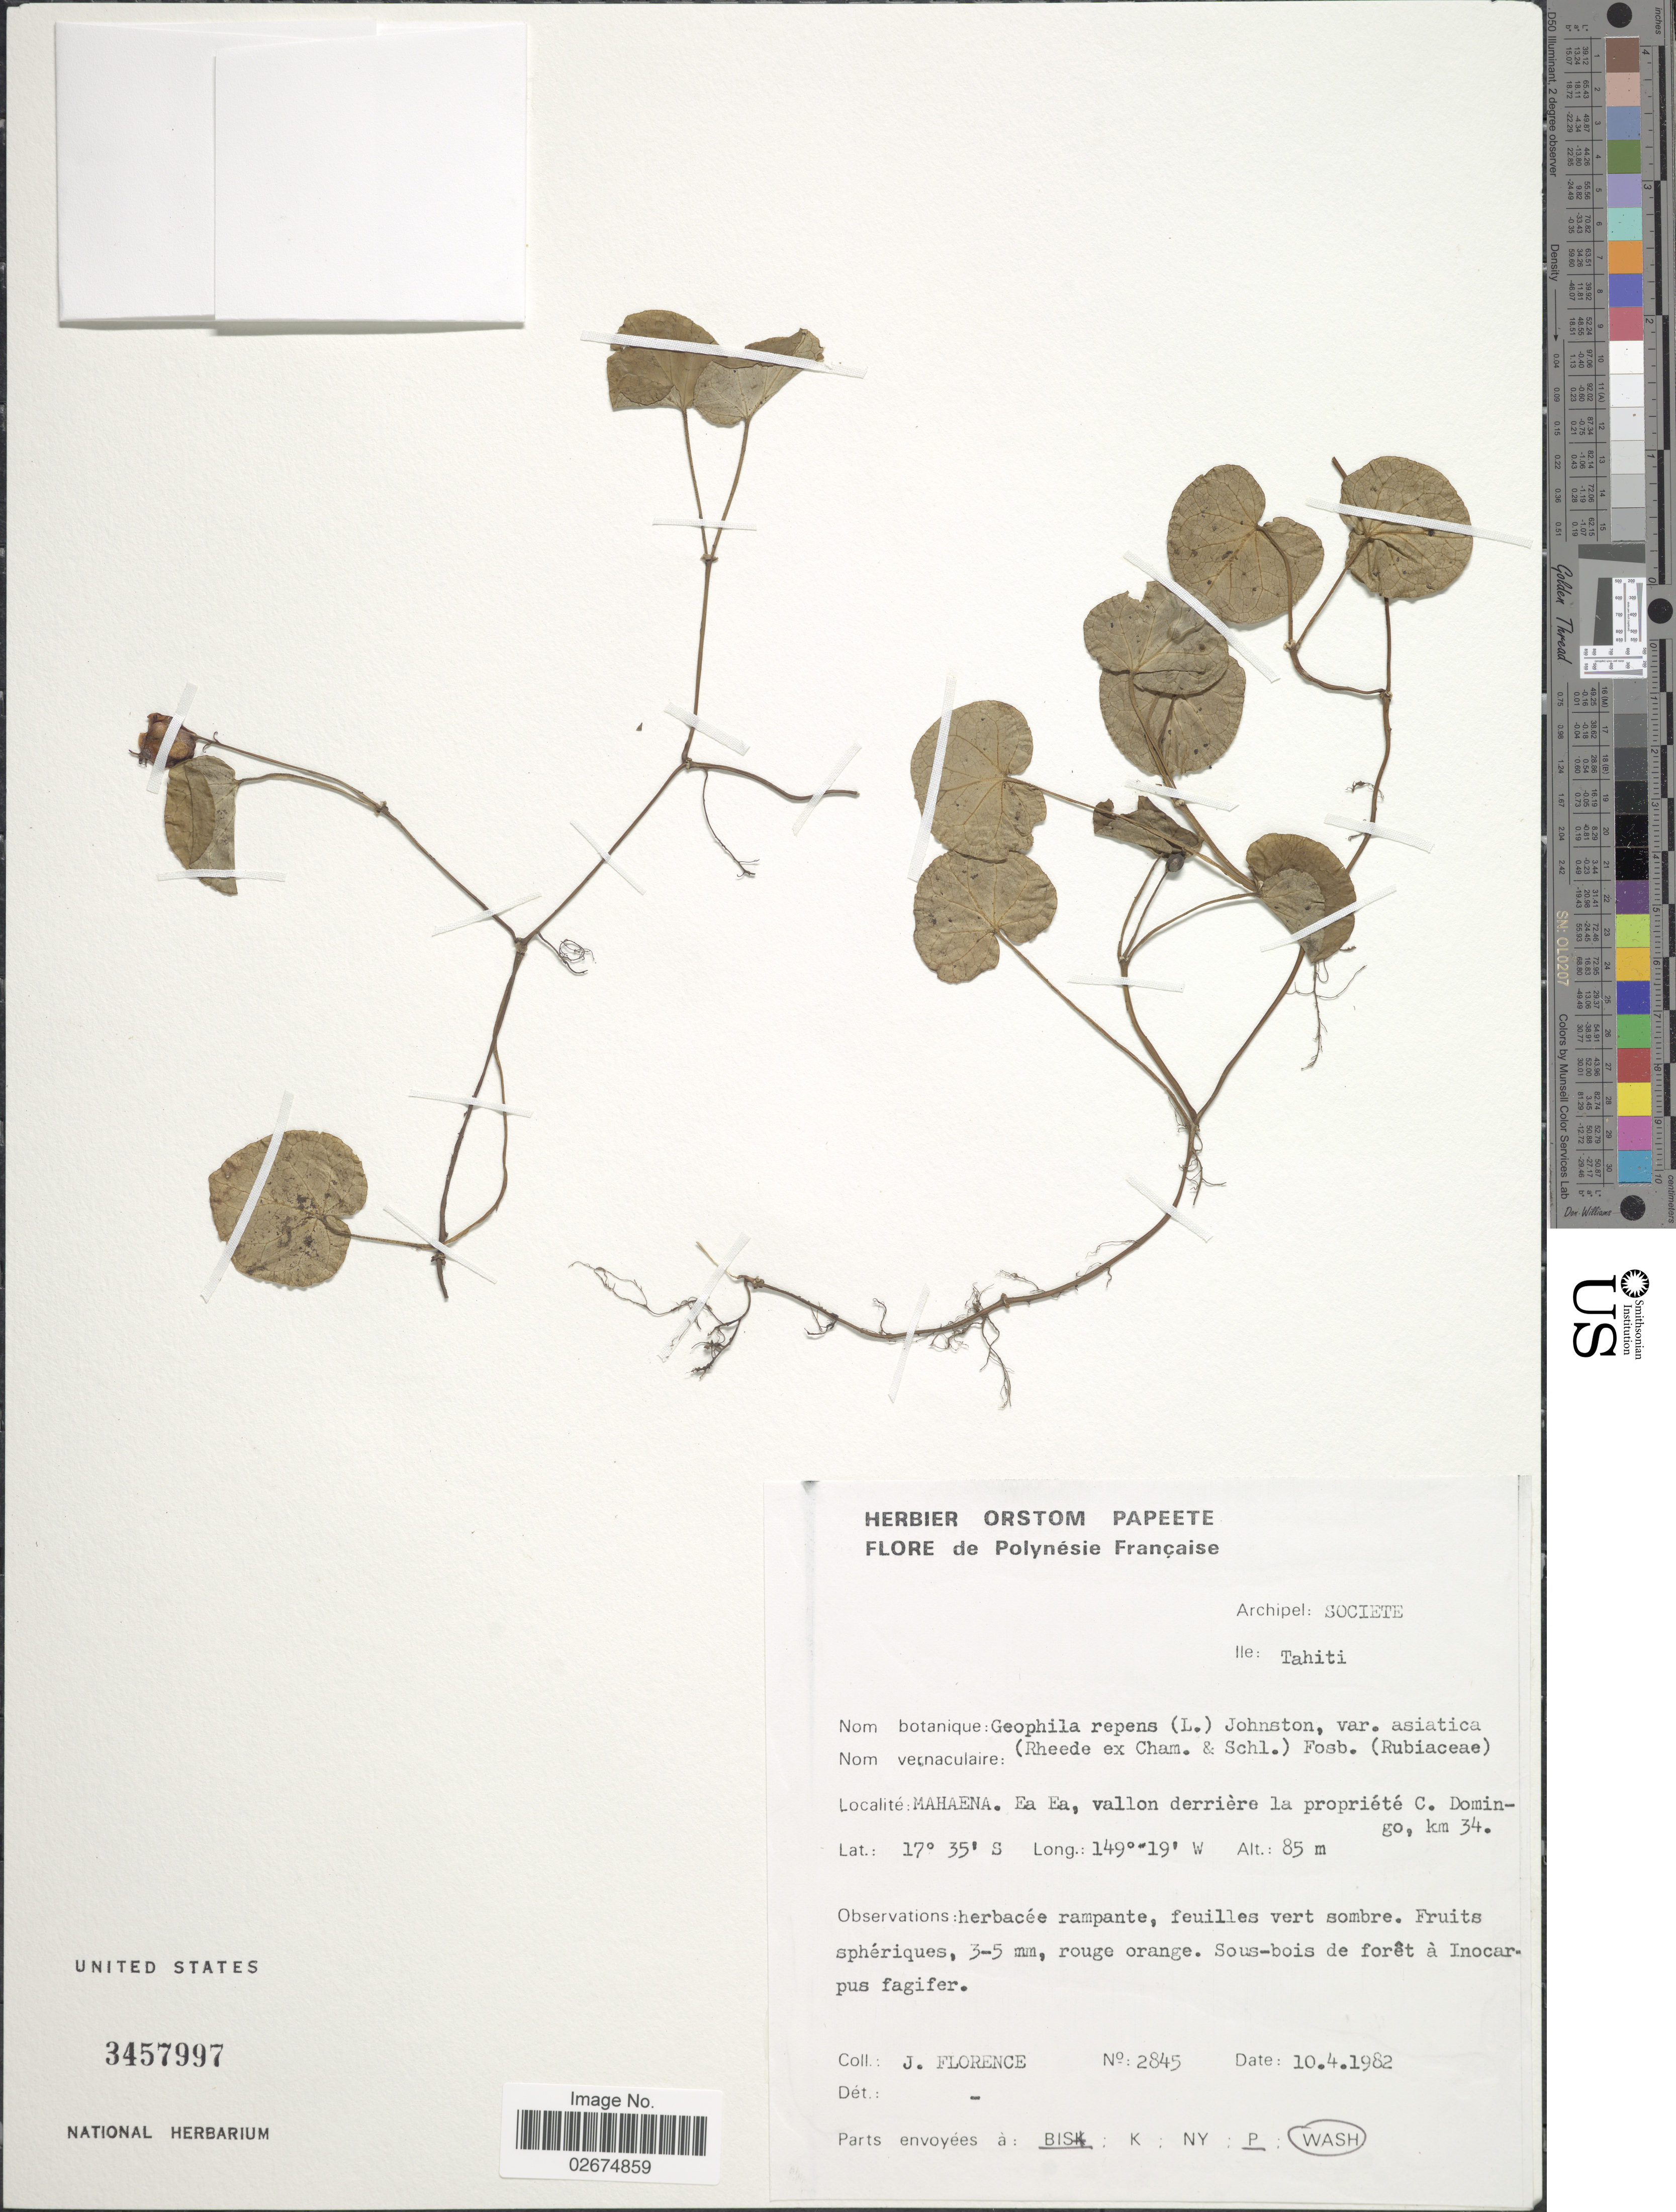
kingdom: Plantae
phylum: Tracheophyta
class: Magnoliopsida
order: Gentianales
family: Rubiaceae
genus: Geophila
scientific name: Geophila repens var. asiatica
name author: (Cham. & Schltdl.) Fosberg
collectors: J. Florence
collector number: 2845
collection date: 1982-04-10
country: French Polynesia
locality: Mahaena. Ea Ea, vallon derrière la propriété C. Domingo, km 34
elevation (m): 85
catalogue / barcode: US 3457997